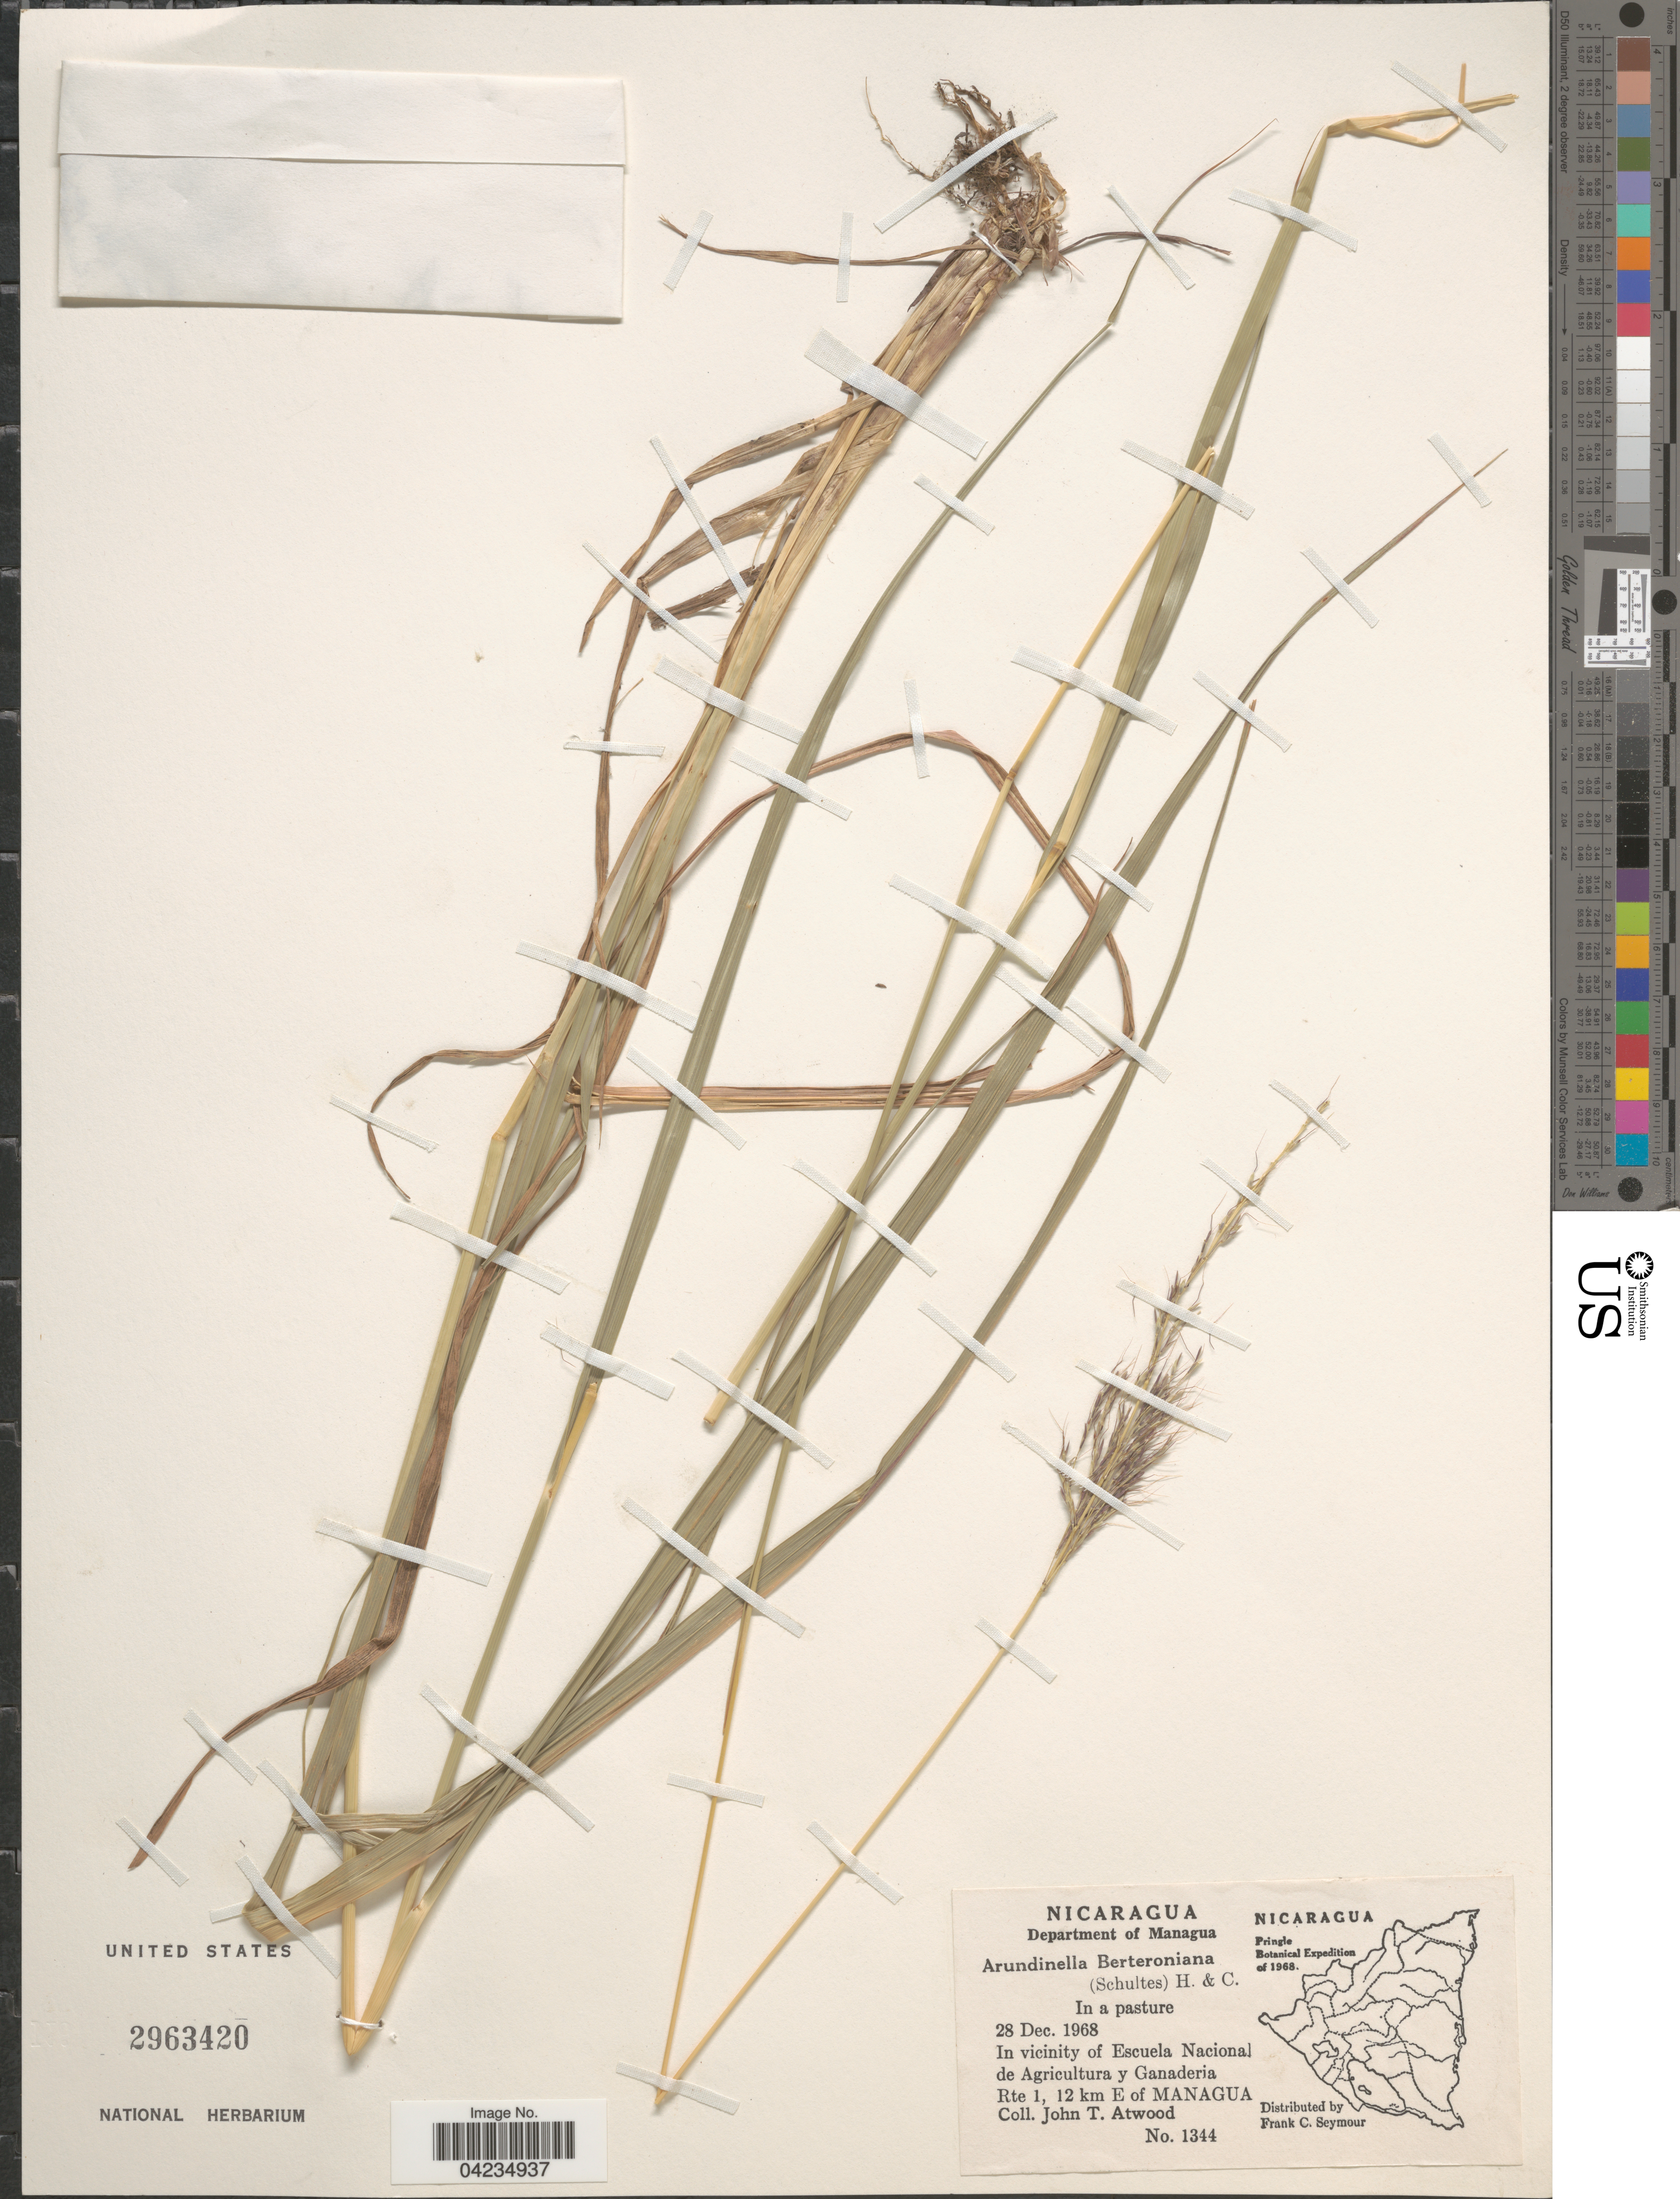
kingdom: Plantae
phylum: Tracheophyta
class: Liliopsida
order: Poales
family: Poaceae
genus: Arundinella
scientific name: Arundinella berteroniana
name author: (Schult.) Hitchc. & Chase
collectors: J. T. Atwood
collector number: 1344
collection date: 1968-12-28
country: Nicaragua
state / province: Managua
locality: Department of Managua. In vicinity of Escuela Nacional de Agricultura y Ganaderia. Rte 1, 12 km E of Managua.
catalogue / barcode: US 2963420